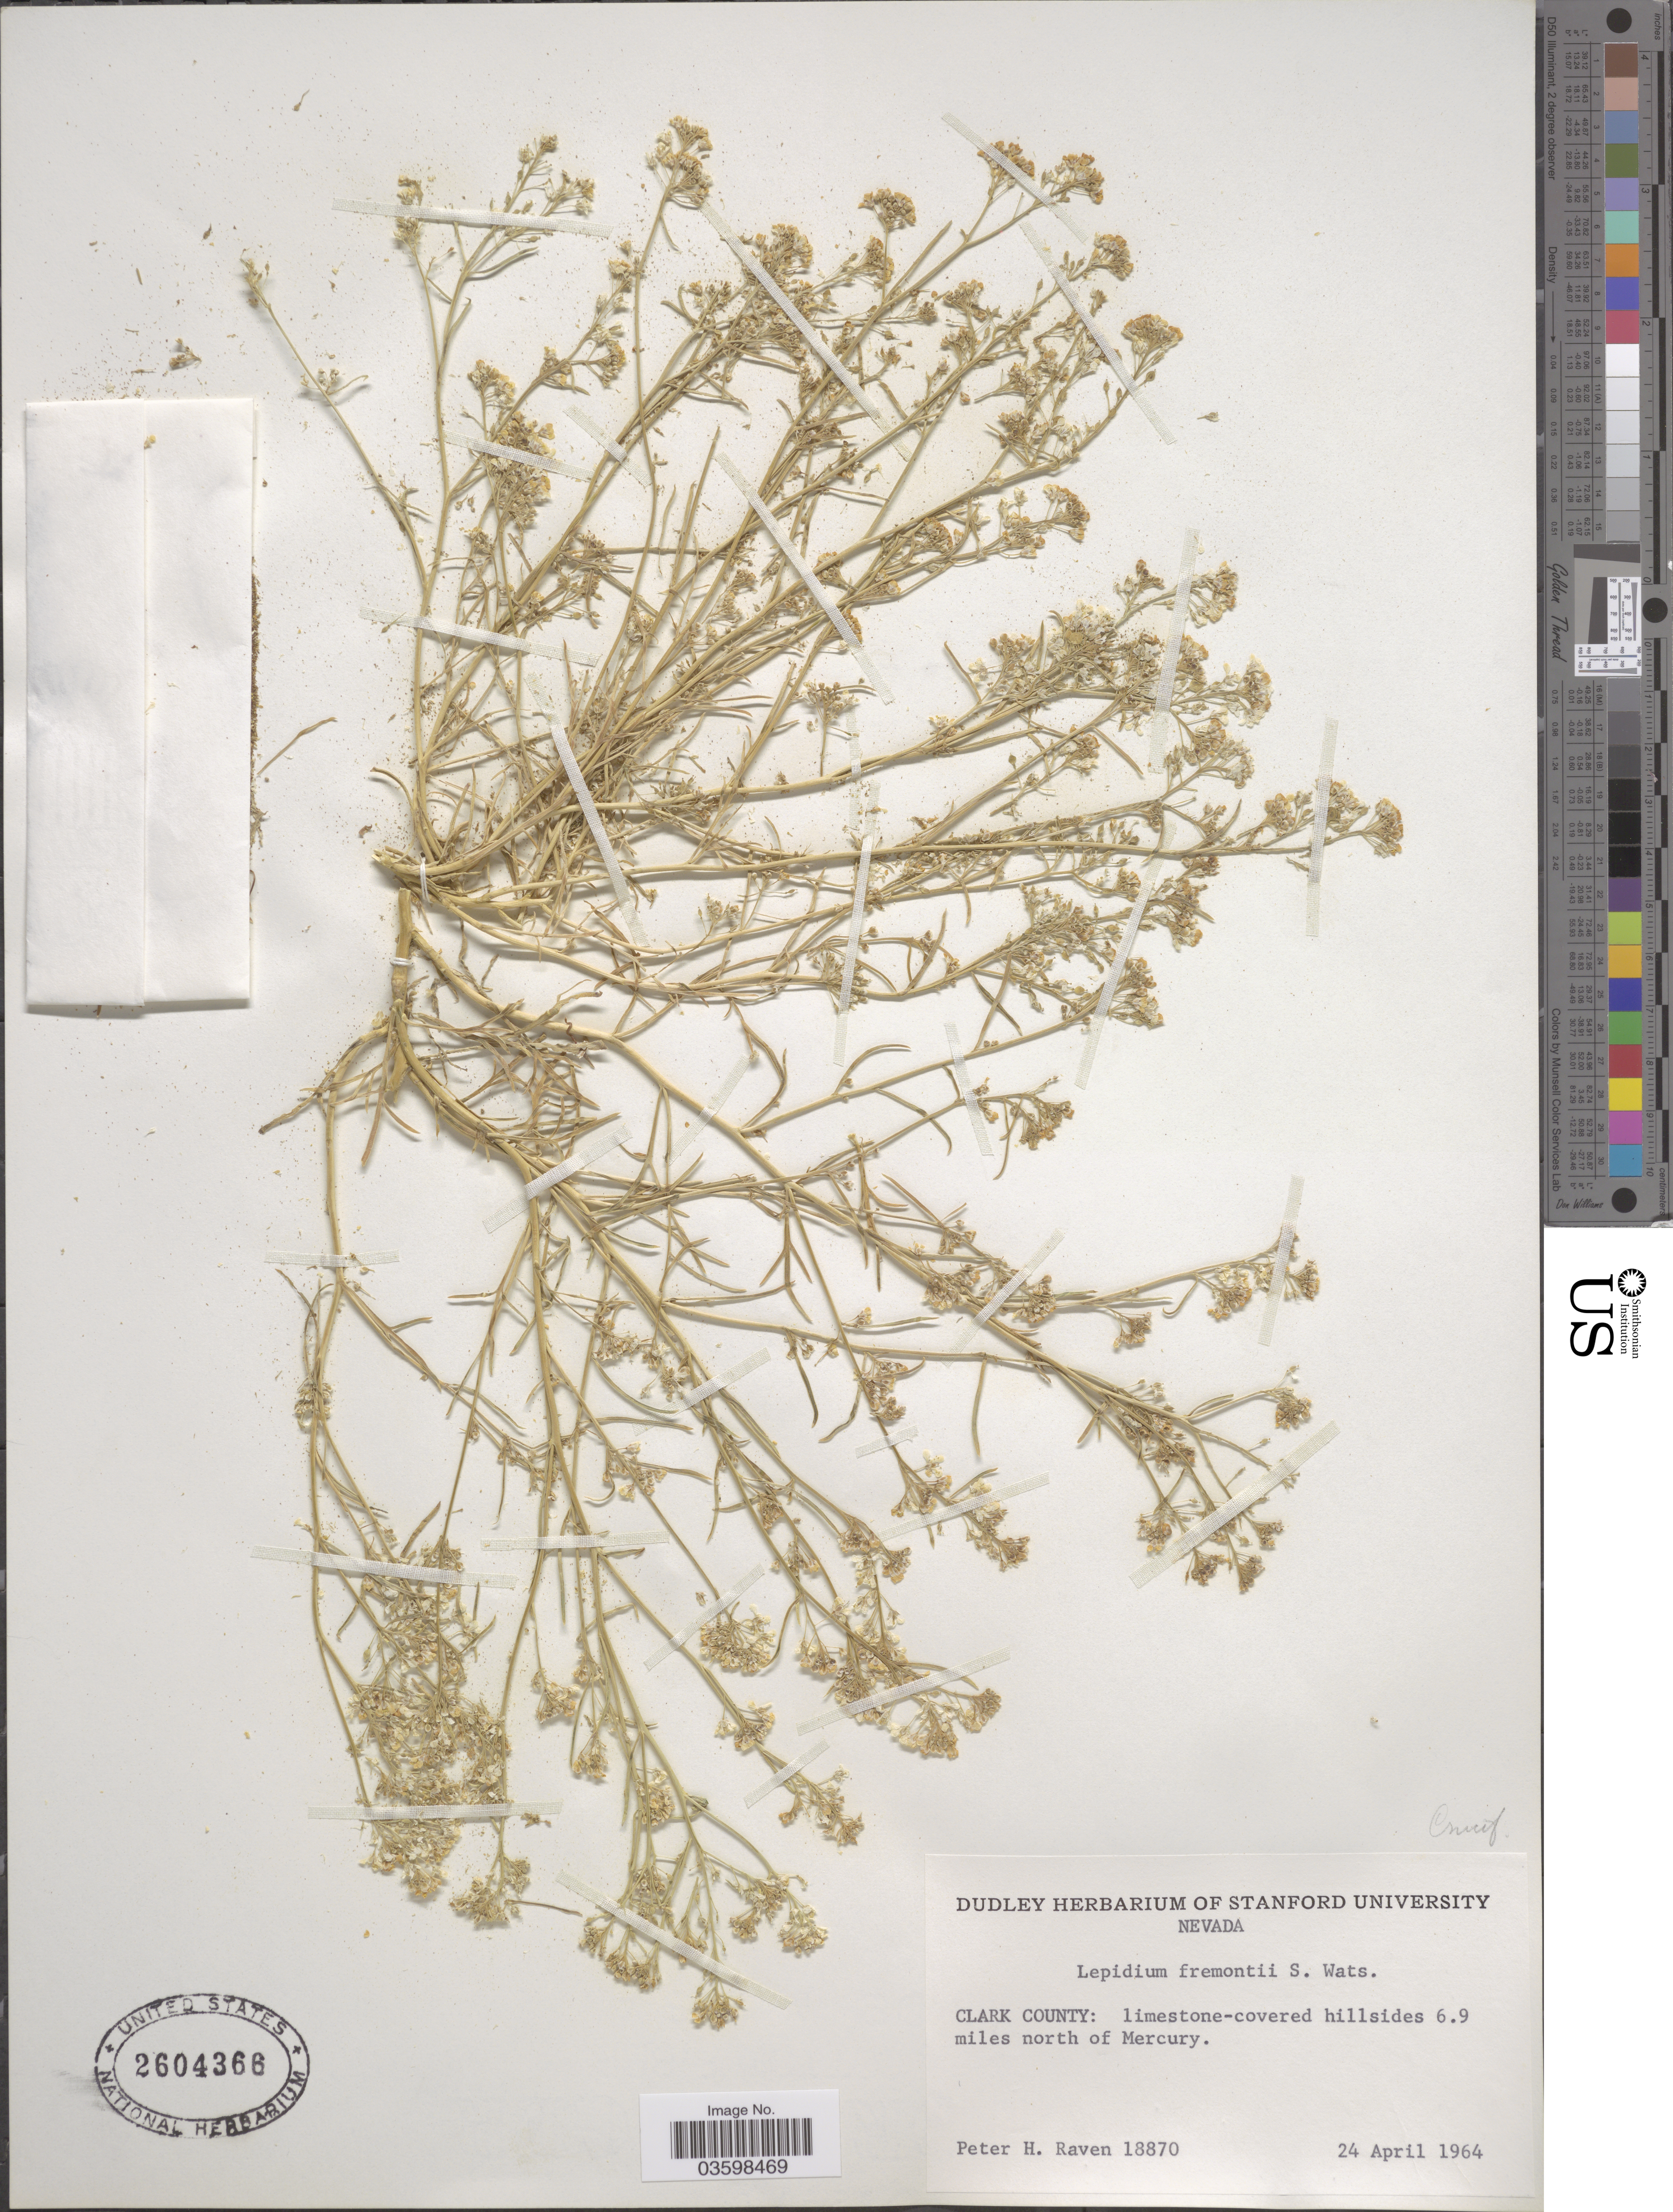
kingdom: Plantae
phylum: Tracheophyta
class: Magnoliopsida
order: Brassicales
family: Brassicaceae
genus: Lepidium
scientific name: Lepidium fremontii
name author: S. Watson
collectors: P. Raven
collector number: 18870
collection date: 1964-04-24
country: United States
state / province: Nevada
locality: Clark County: limestone-covered hillsides 6.9 miles north of Mercury.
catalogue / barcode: US 2604366